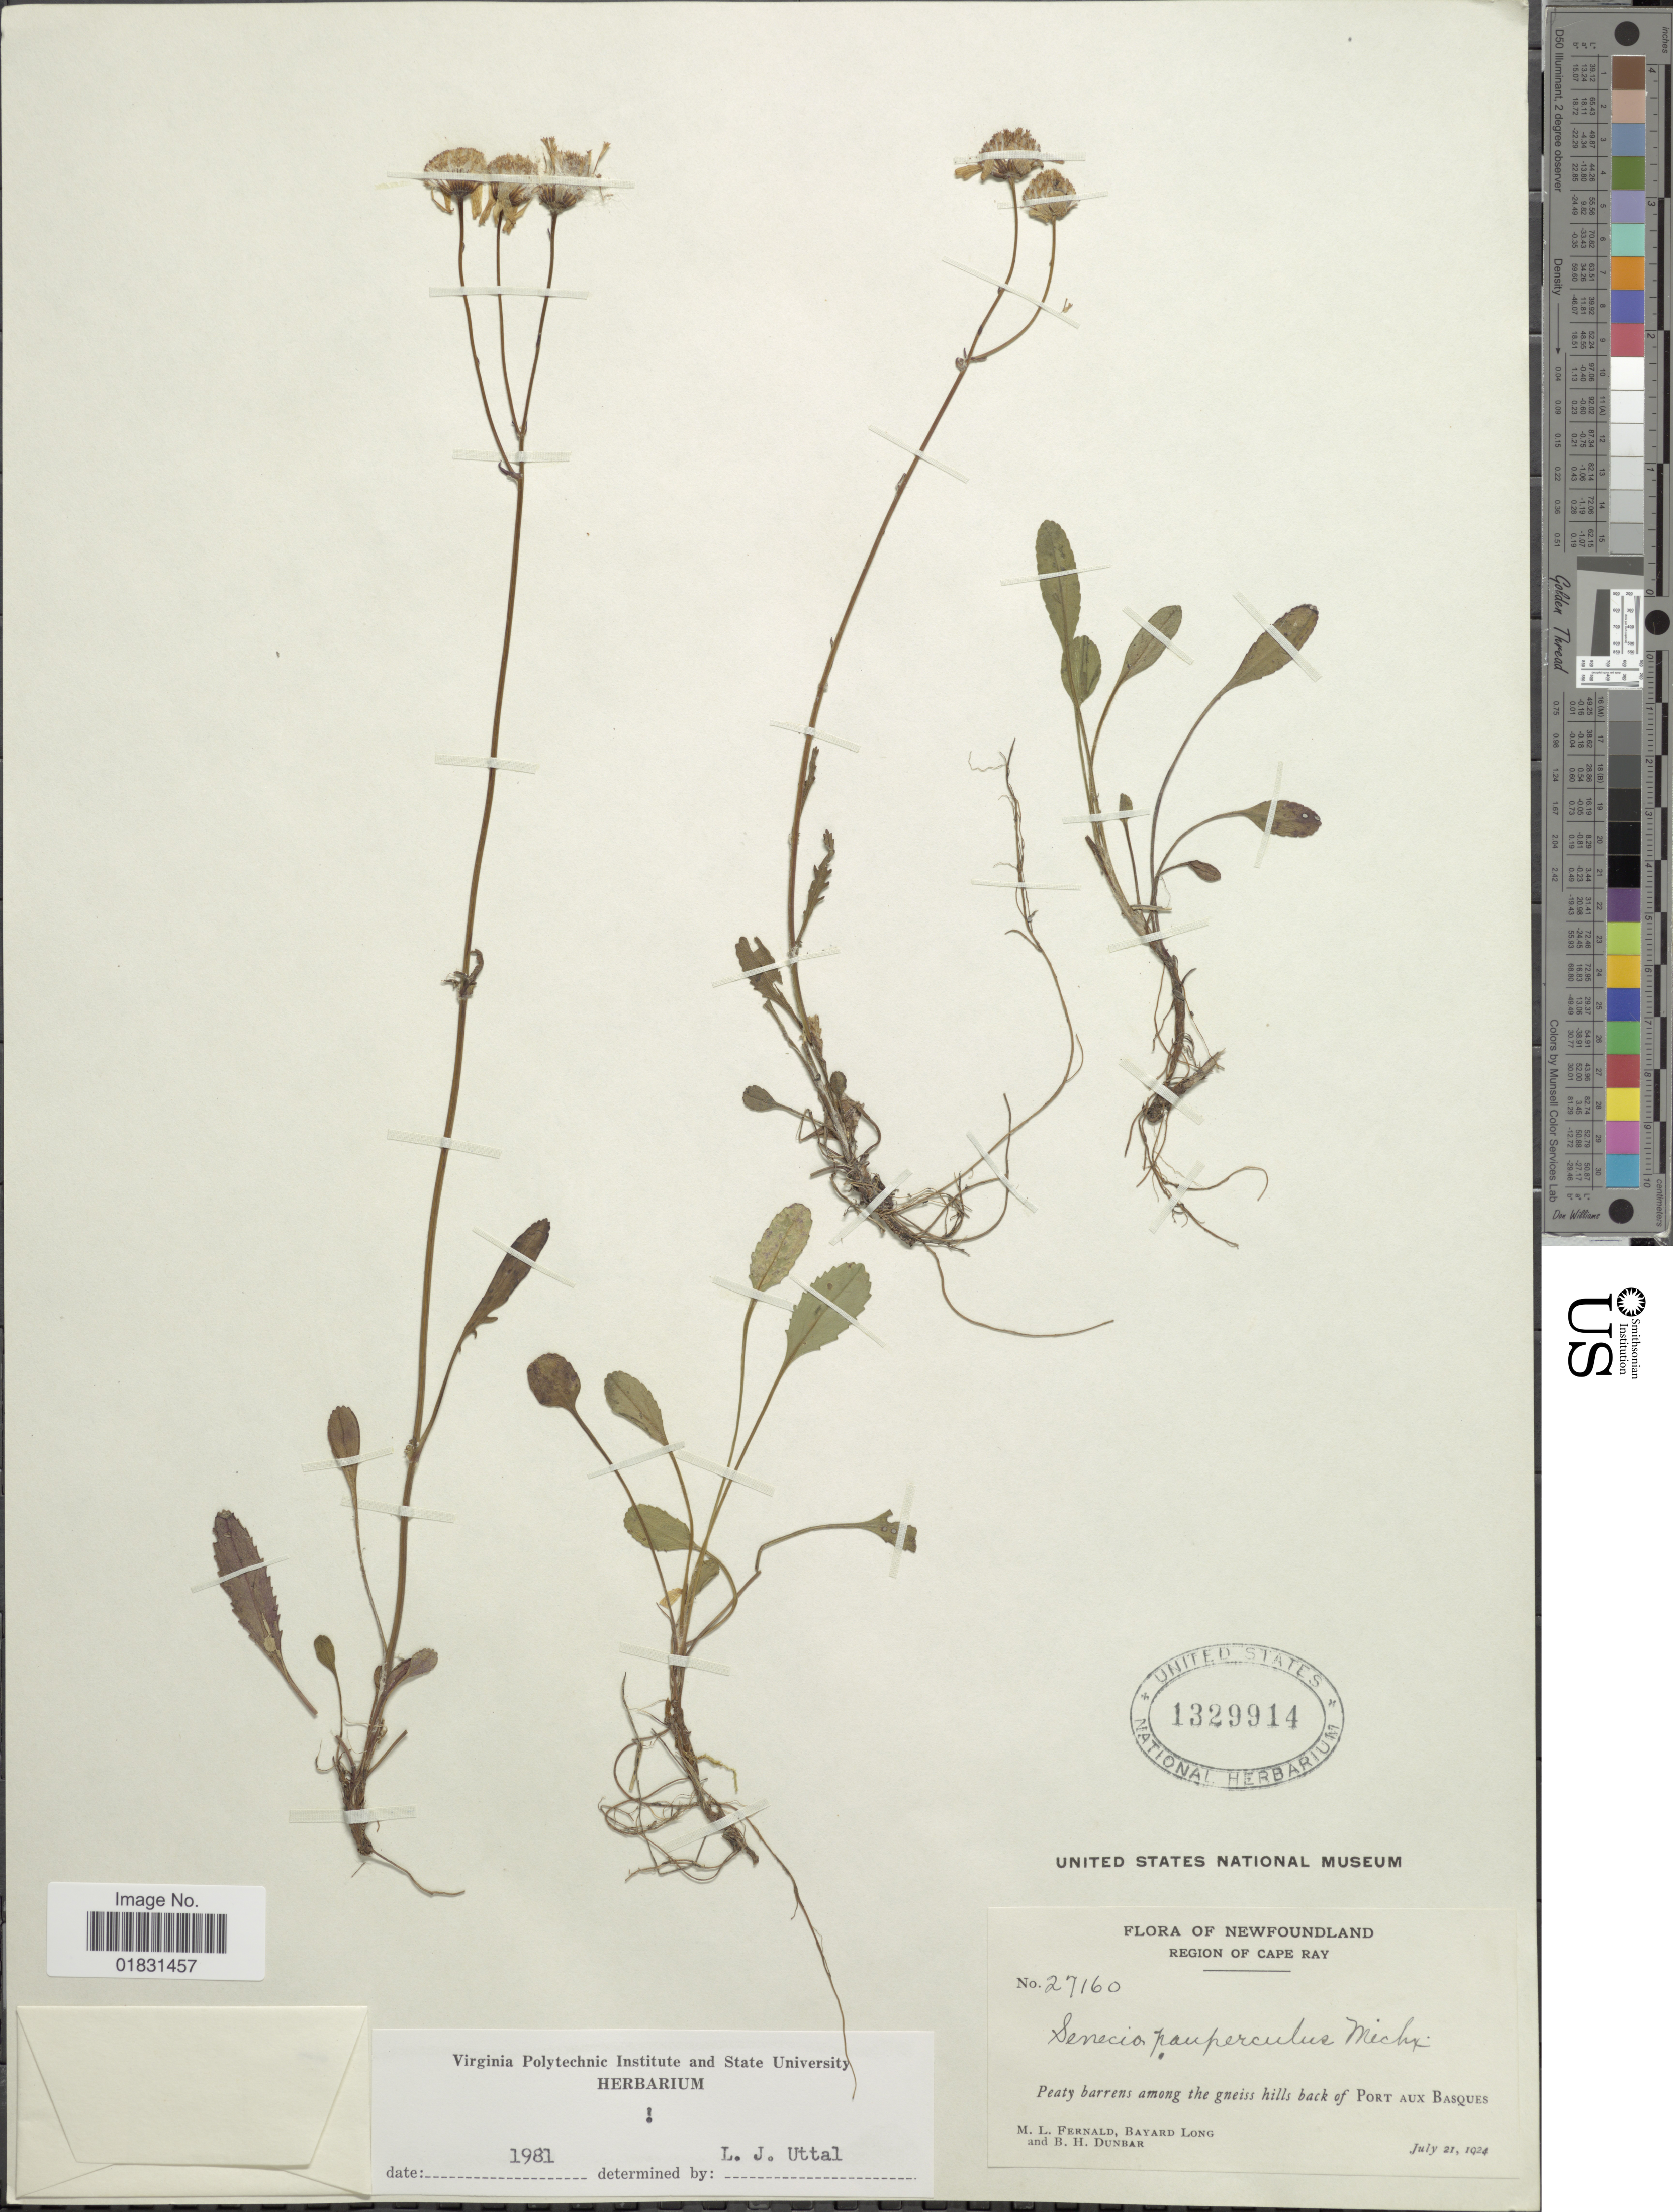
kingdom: Plantae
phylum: Tracheophyta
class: Magnoliopsida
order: Asterales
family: Asteraceae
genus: Packera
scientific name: Packera paupercula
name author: (Michx.) Á. Löve & D. Löve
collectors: M. L. Fernald, B. Long & B. Dunbar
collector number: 27160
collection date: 1924-07-21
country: Canada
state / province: Newfoundland and Labrador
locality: Region of Cape Ray, Peaty barrens the gneiss hills back of Port Aux Basques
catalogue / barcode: US 1329914